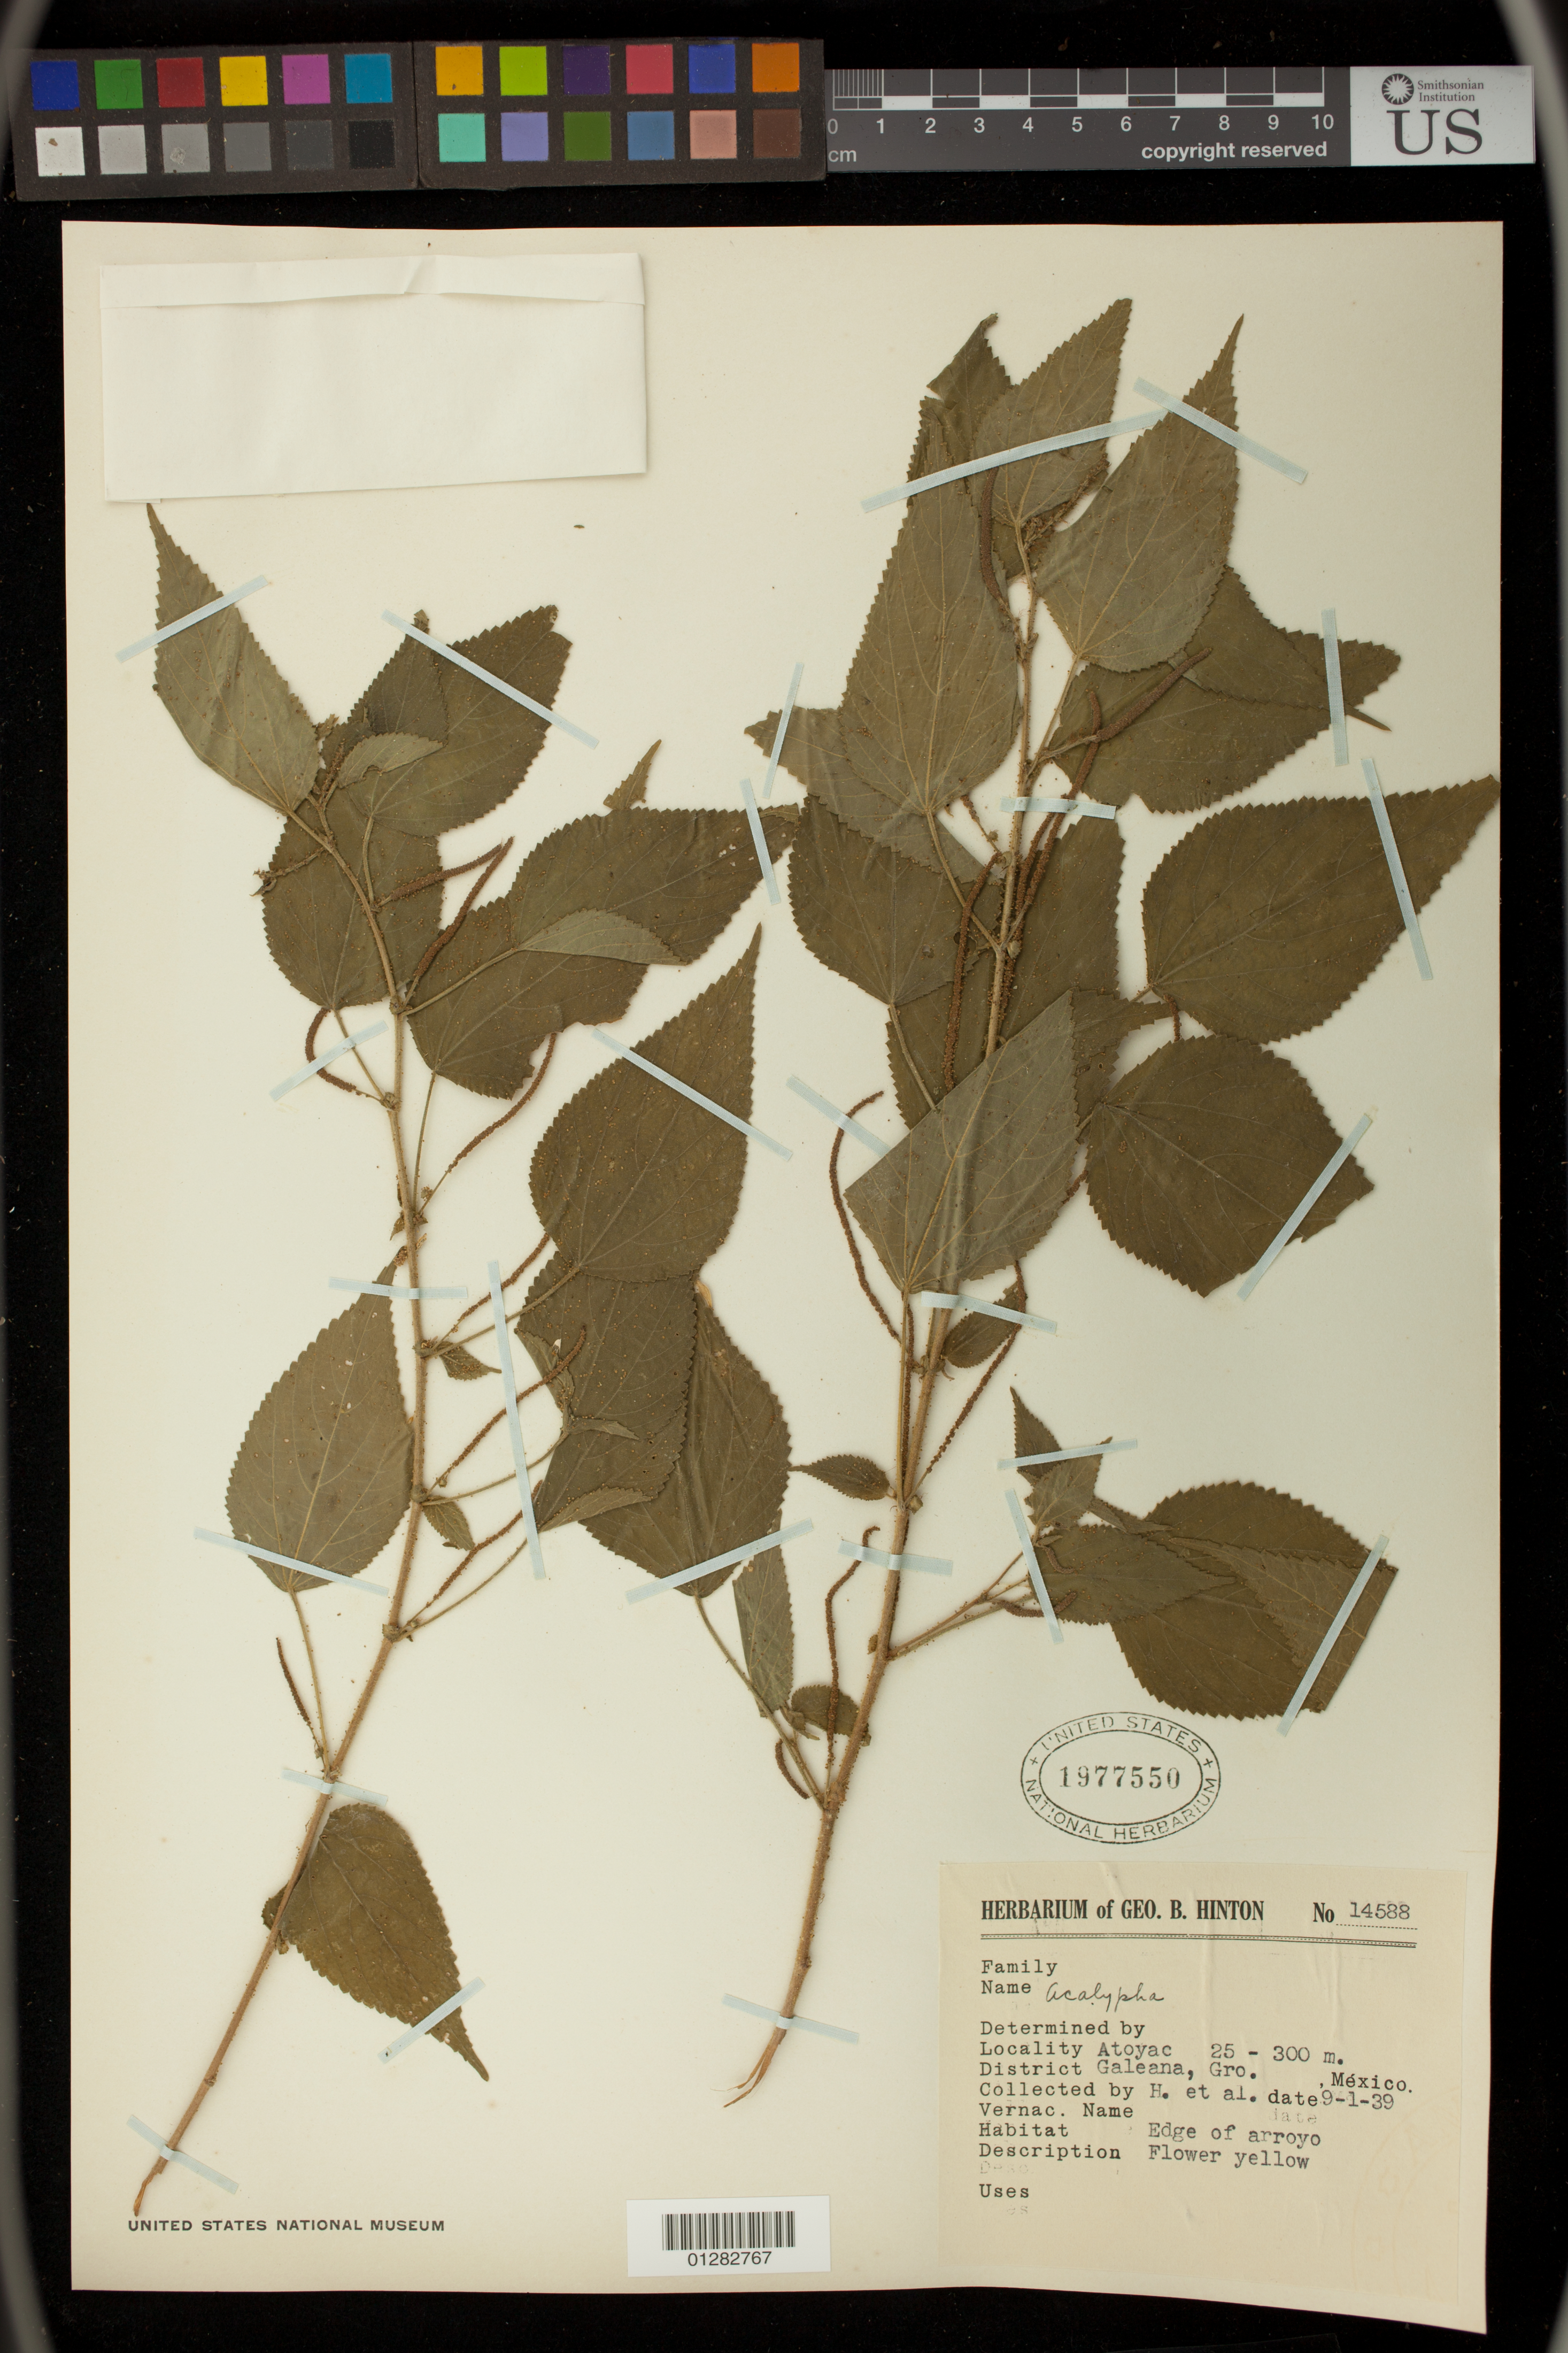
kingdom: Plantae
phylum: Tracheophyta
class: Magnoliopsida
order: Malpighiales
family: Euphorbiaceae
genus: Acalypha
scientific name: Acalypha sp.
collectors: G. B. Hinton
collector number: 14588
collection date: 1939-09-01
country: Mexico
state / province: Guerrero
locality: Atoyac, Galeana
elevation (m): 8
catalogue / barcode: US 1977550